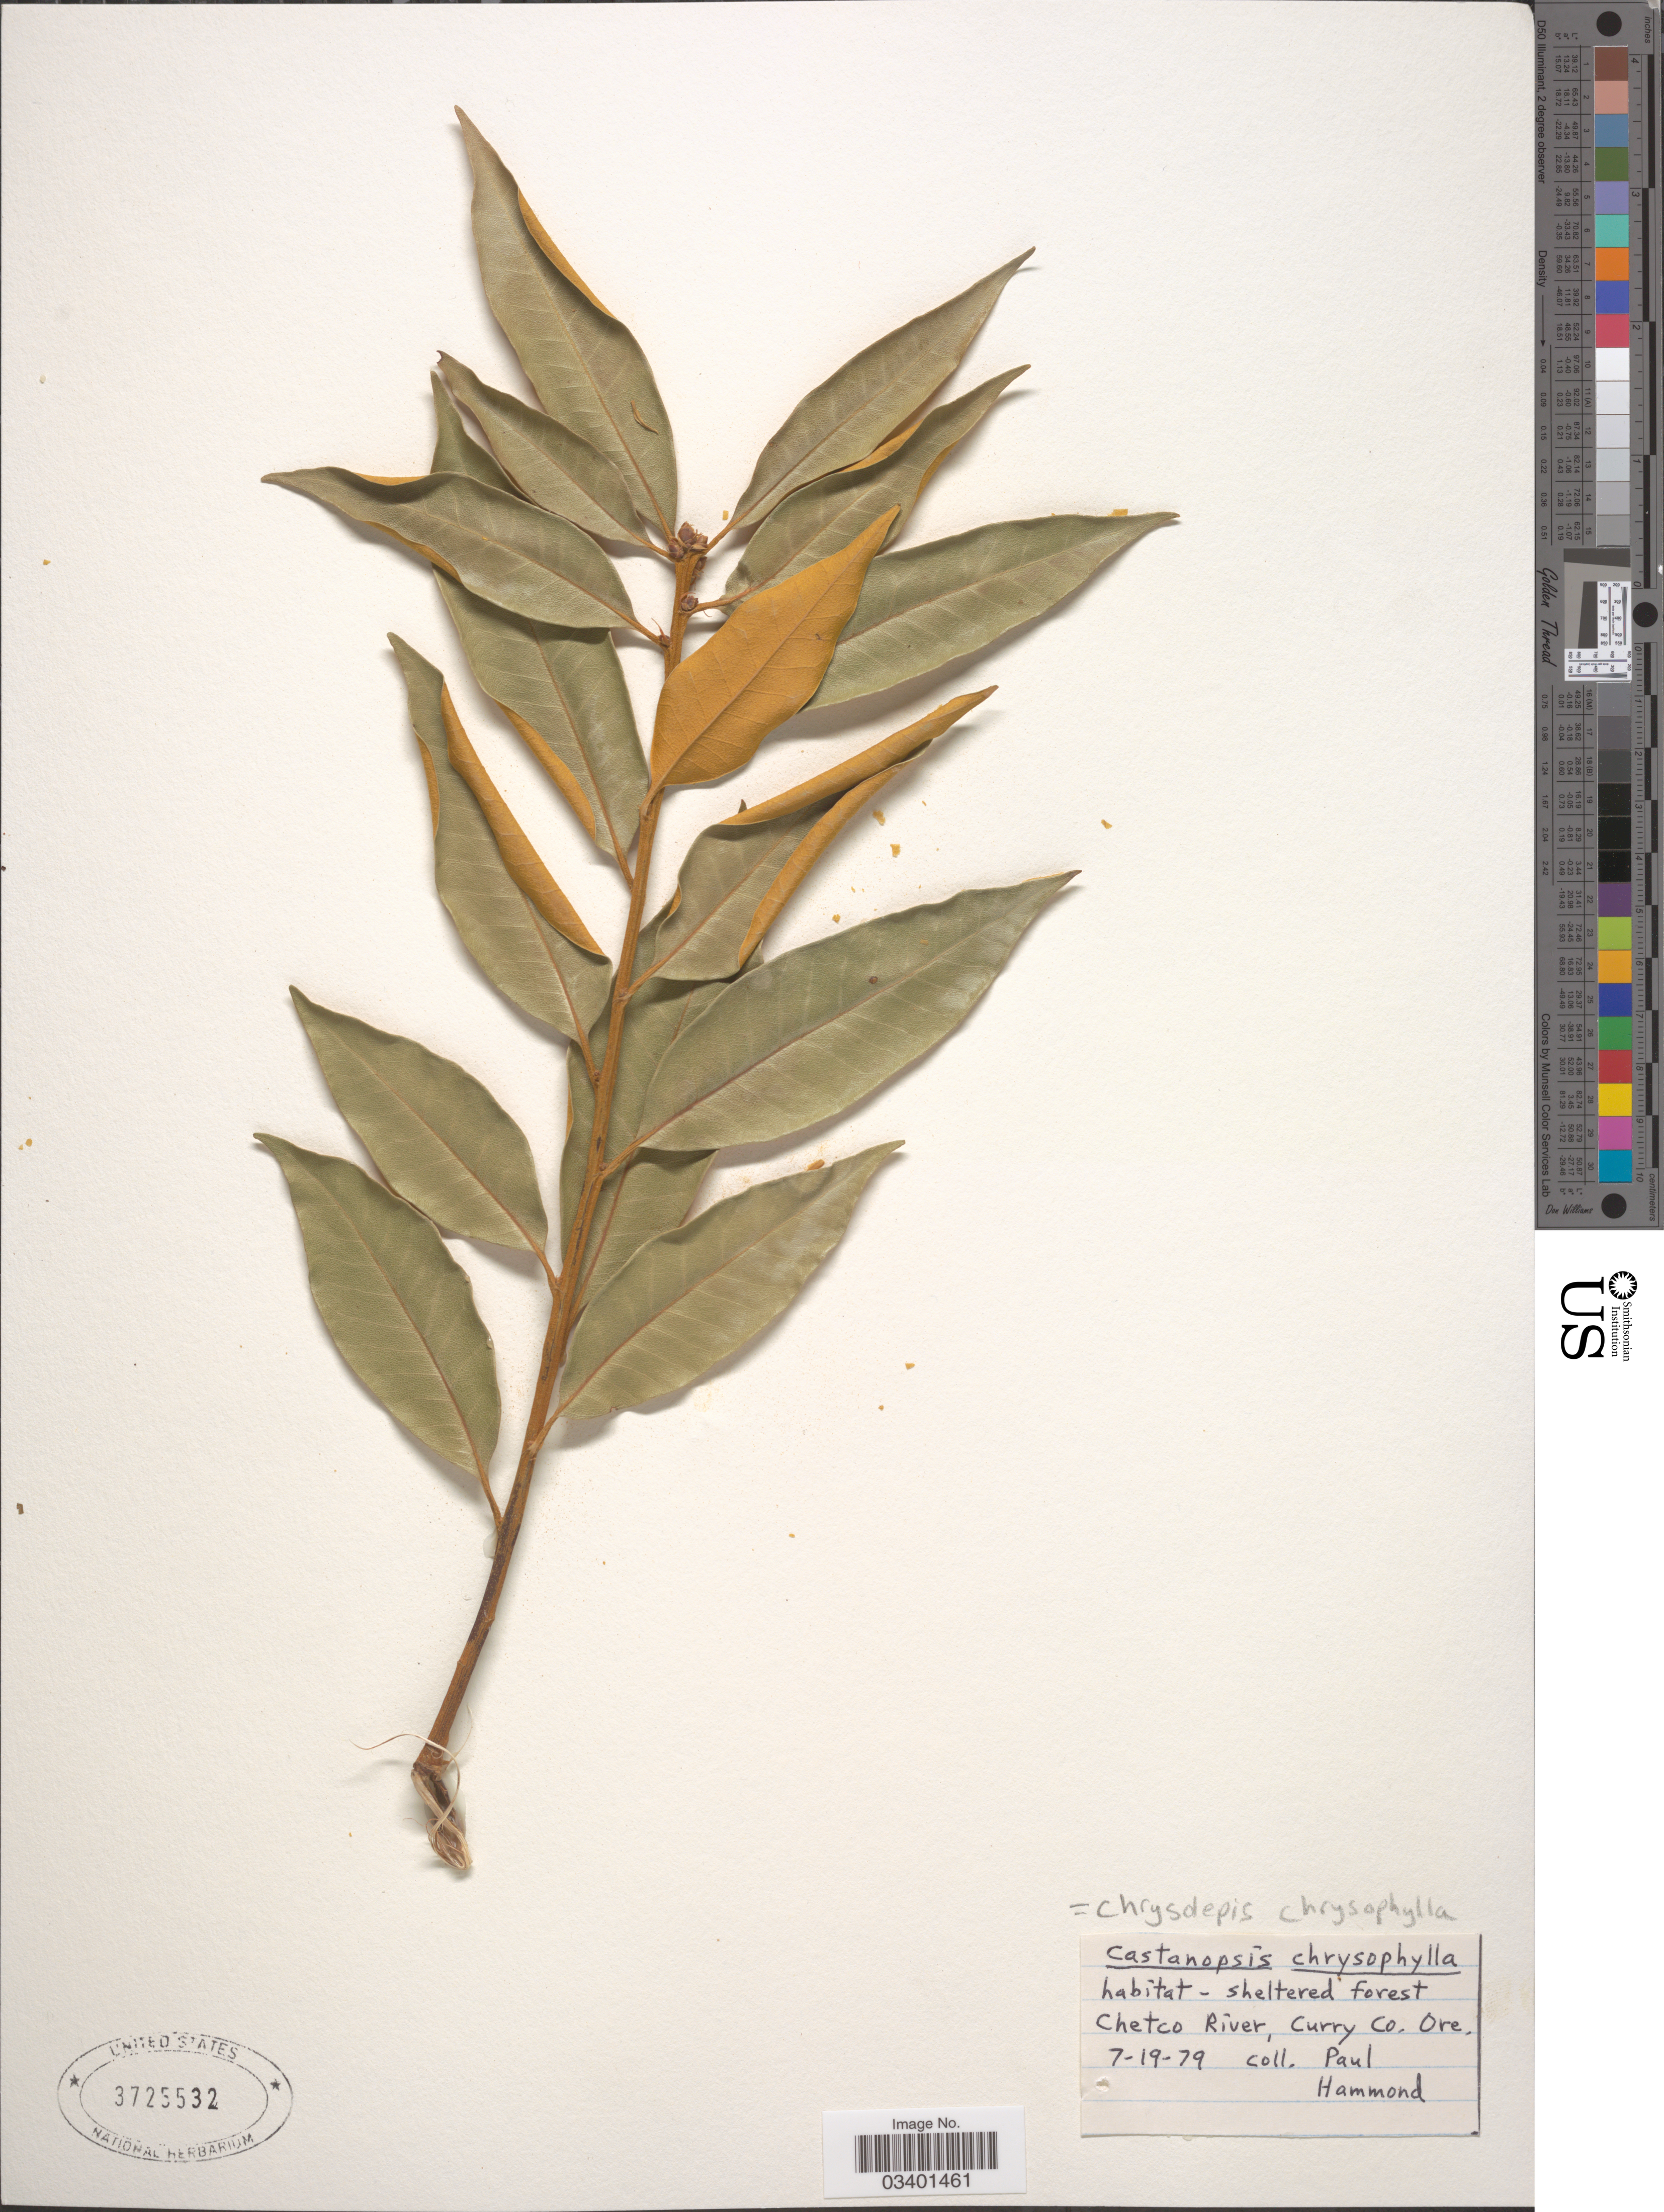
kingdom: Plantae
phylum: Tracheophyta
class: Magnoliopsida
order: Fagales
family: Fagaceae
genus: Chrysolepis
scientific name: Chrysolepis chrysophylla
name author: (Douglas ex Hook.) Hjelmq.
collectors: P. C. Hammond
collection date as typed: Transcribed d/m/y: 19/7/79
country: United States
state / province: Oregon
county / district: Curry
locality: Chetco River, Curry Co.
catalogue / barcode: US 3725532